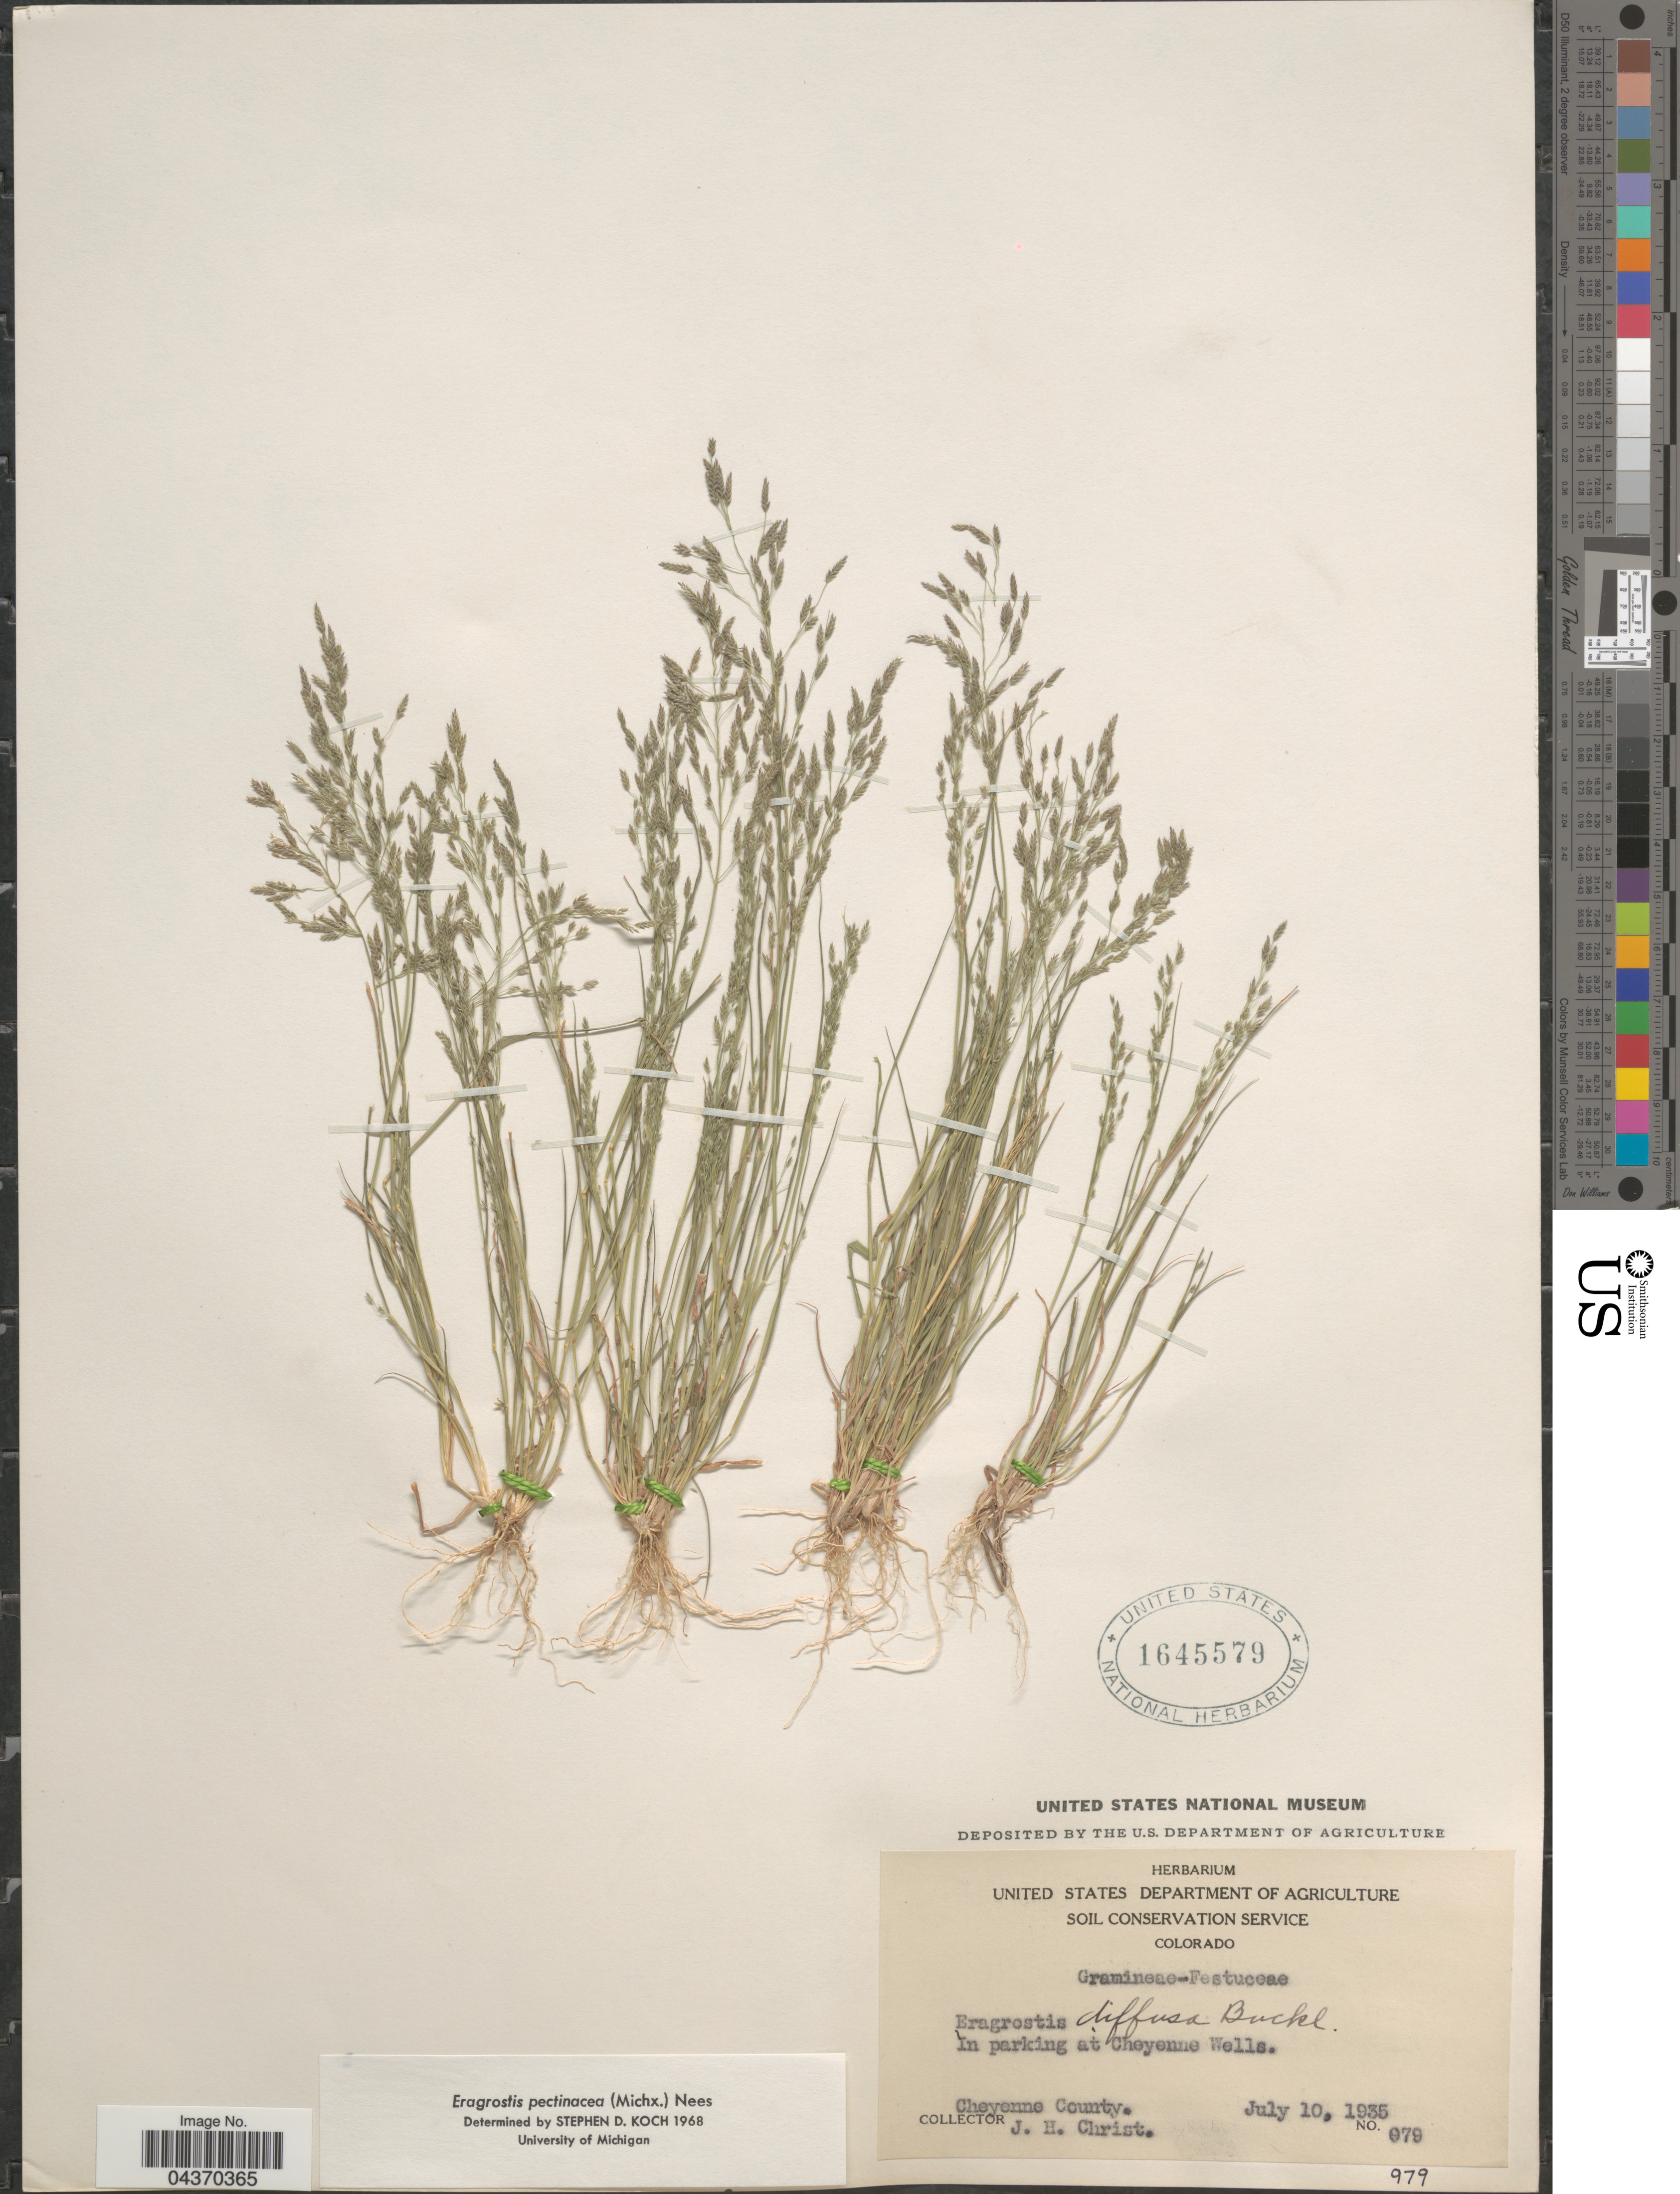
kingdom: Plantae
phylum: Tracheophyta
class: Liliopsida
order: Poales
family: Poaceae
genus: Eragrostis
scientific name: Eragrostis pectinacea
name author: (Michx.) Nees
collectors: J. H. Christ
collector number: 979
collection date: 1935-07-10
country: United States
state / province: Colorado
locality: In parking at Cheyenne Wells. Cheyenne County.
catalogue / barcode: US 1645579